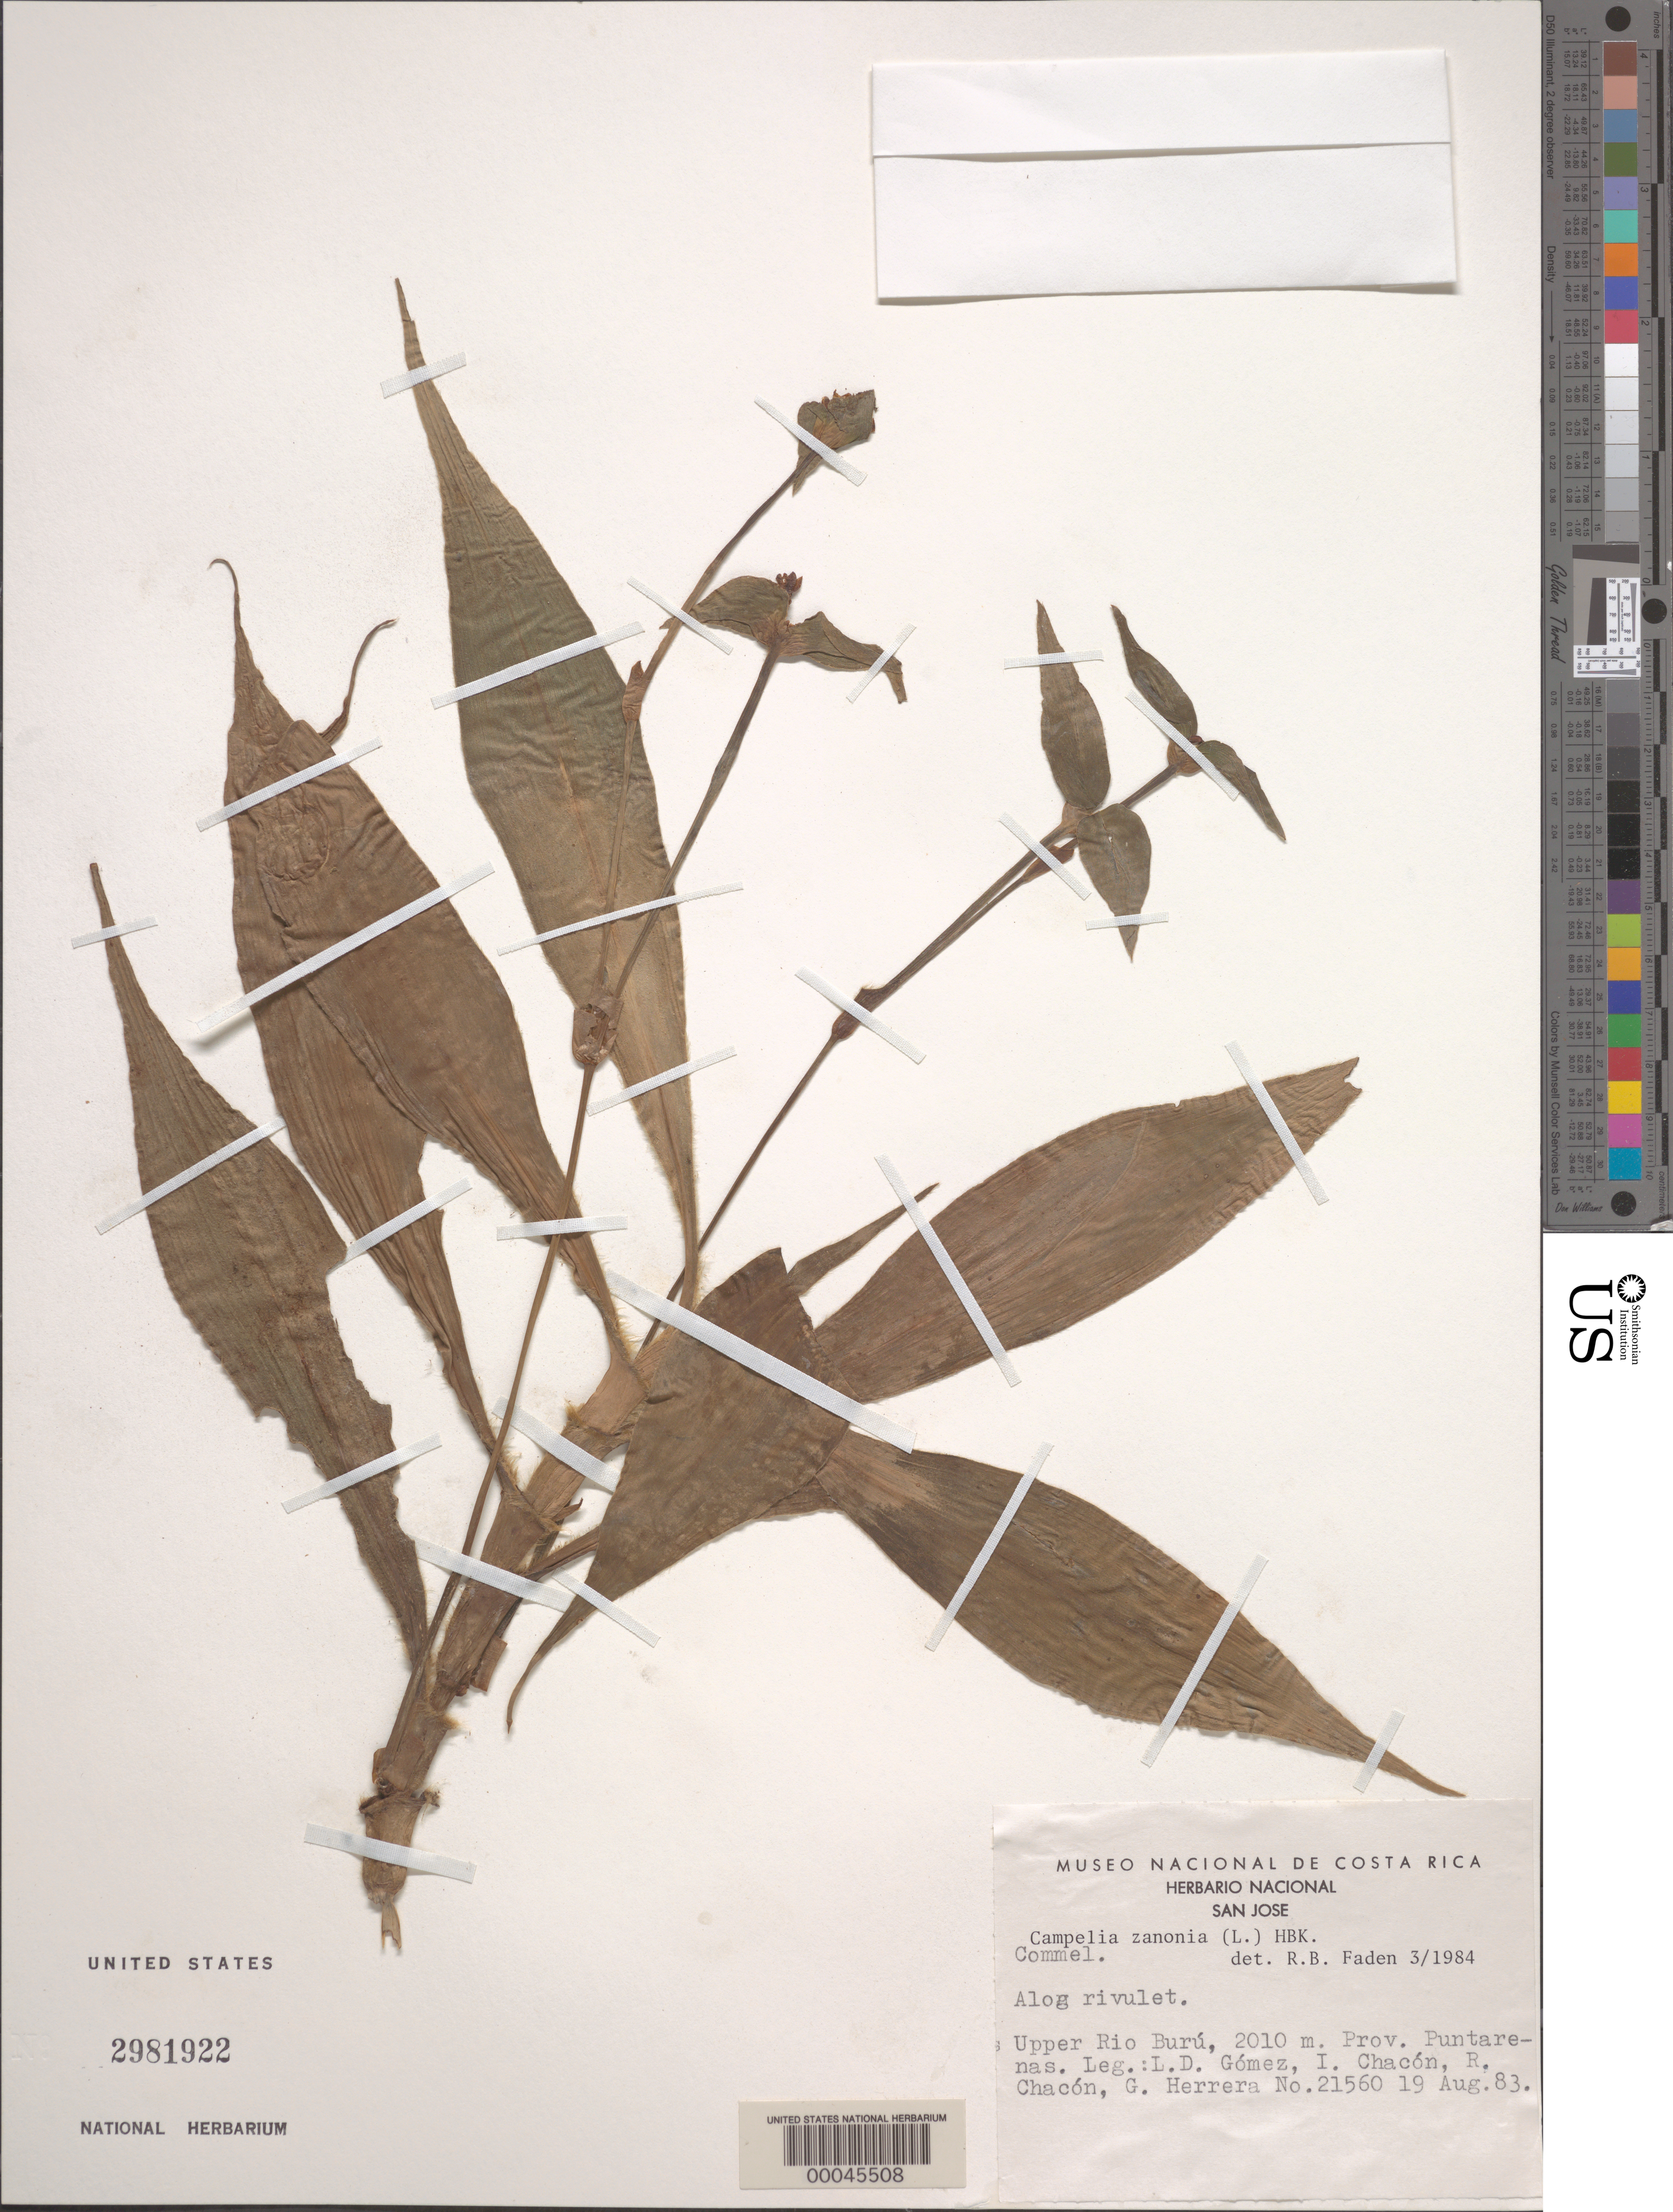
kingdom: Plantae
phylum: Tracheophyta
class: Liliopsida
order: Commelinales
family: Commelinaceae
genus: Tradescantia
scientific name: Tradescantia zanonia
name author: (L.) Sw.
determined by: Faden, Robert B., (US), Smithsonian Institution - National Museum of Natural History (UNITED STATES)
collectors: L. D. Gómez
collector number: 21560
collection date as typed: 19 Aug 1983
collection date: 1983-08-19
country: Costa Rica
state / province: Puntarenas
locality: Upper rio buru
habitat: Rivulet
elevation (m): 2010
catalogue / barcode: US 2981922